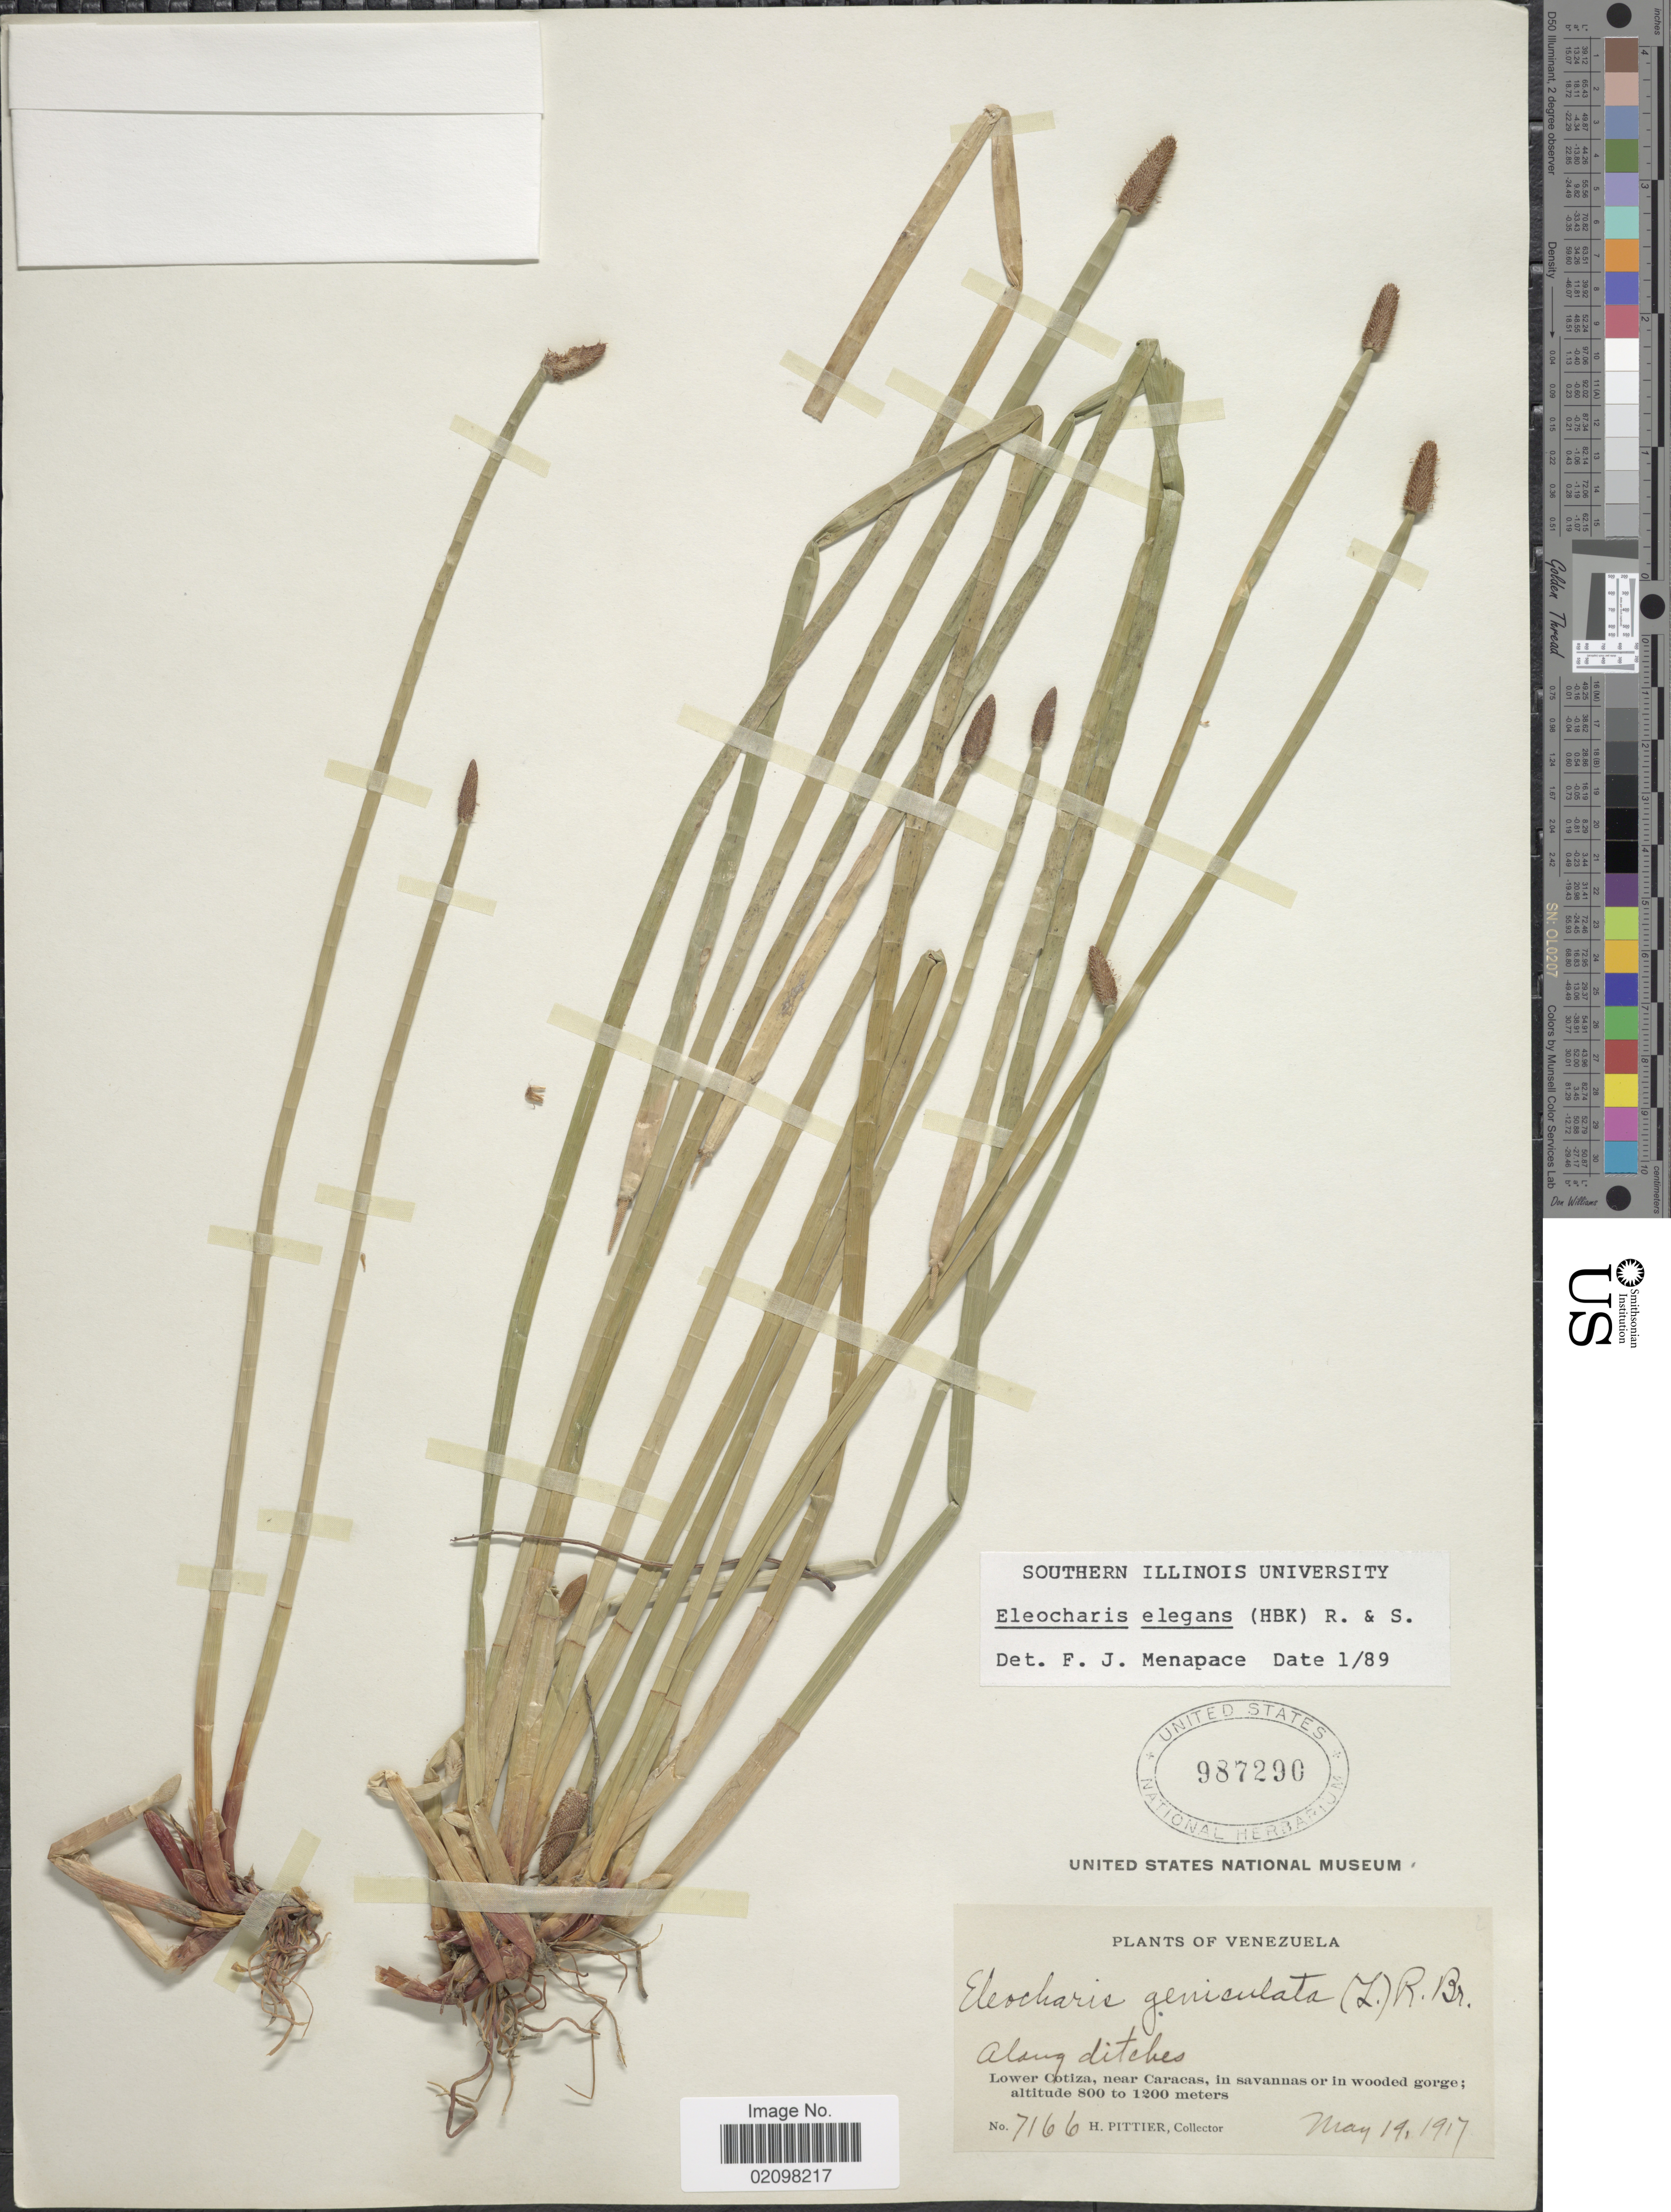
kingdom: Plantae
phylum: Tracheophyta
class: Liliopsida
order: Poales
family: Cyperaceae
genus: Eleocharis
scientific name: Eleocharis elegans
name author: (Kunth) Roem. & Schult.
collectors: H. F. Pittier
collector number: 7166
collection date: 1917-05-19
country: Venezuela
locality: Lower Cotiza, near Caracas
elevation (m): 800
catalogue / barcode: US 987290